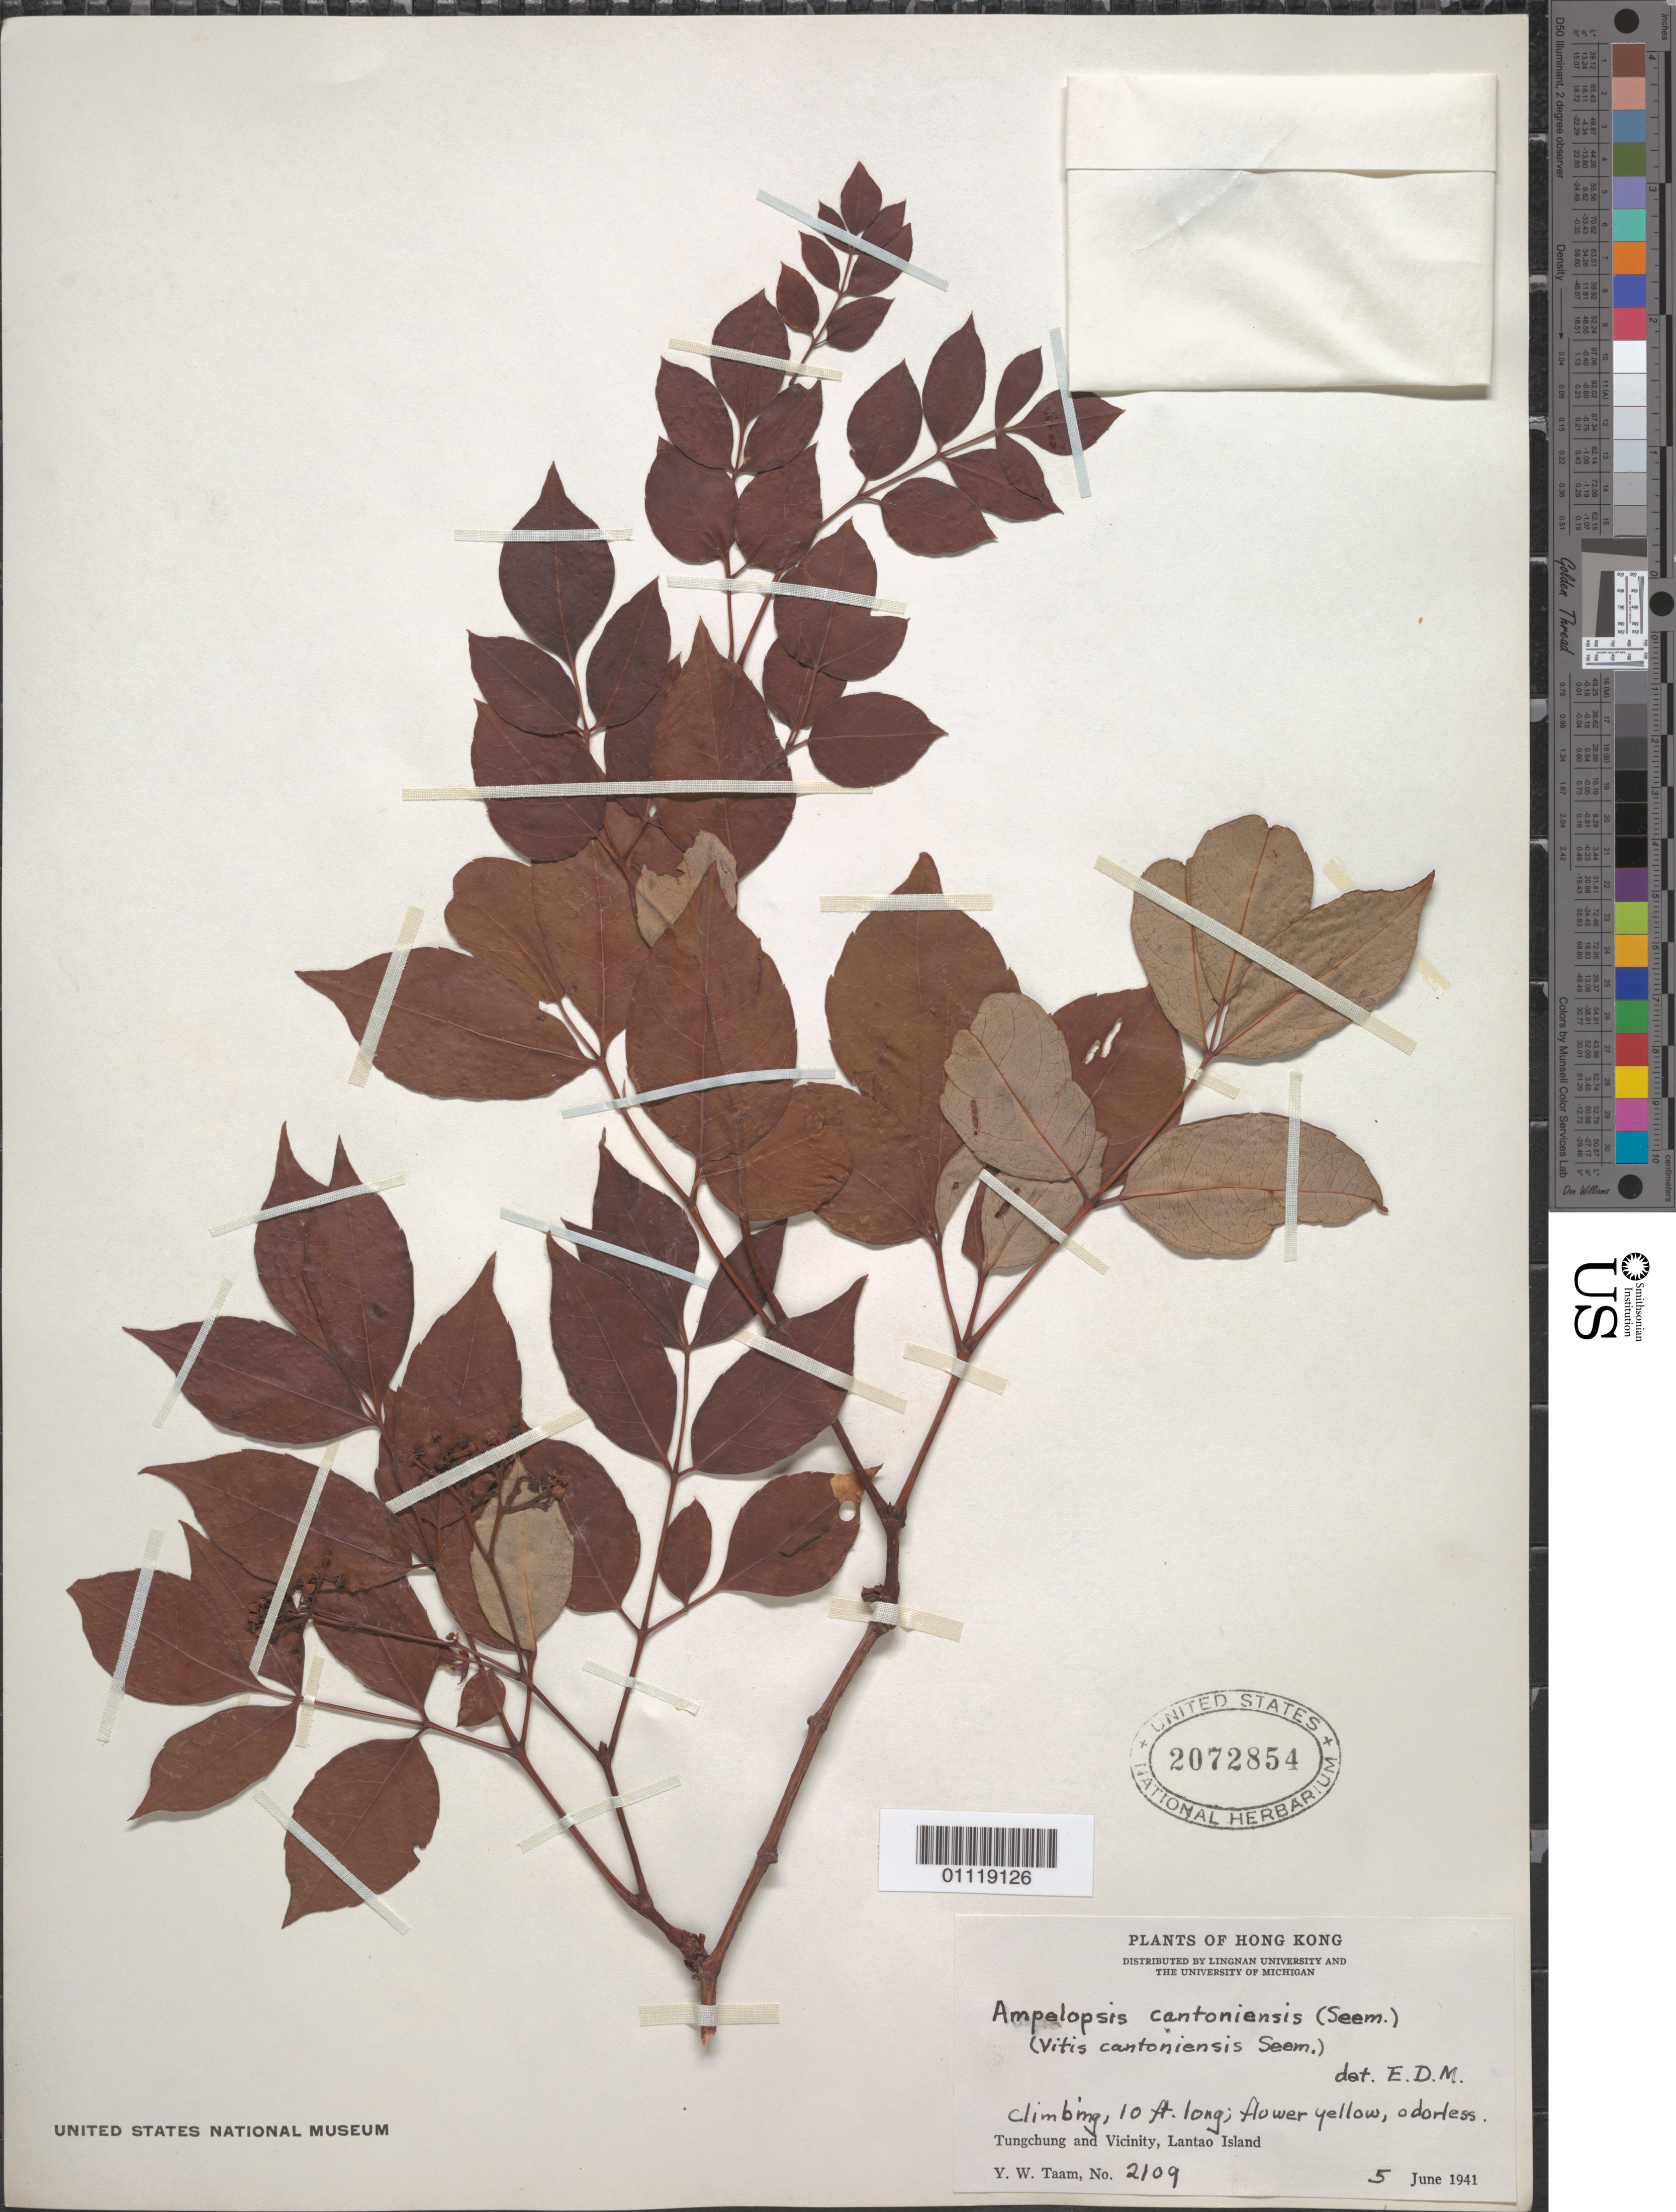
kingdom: Plantae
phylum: Tracheophyta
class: Magnoliopsida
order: Vitales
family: Vitaceae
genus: Ampelopsis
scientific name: Ampelopsis cantoniensis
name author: (W. Hook. & H.J. Arn.) Planch.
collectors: Y. W. Taam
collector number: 2109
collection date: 1941-06-05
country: China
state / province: Hong Kong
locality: Tungchung and Vicinity, Lantao Island.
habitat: Climbing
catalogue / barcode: US 2072854